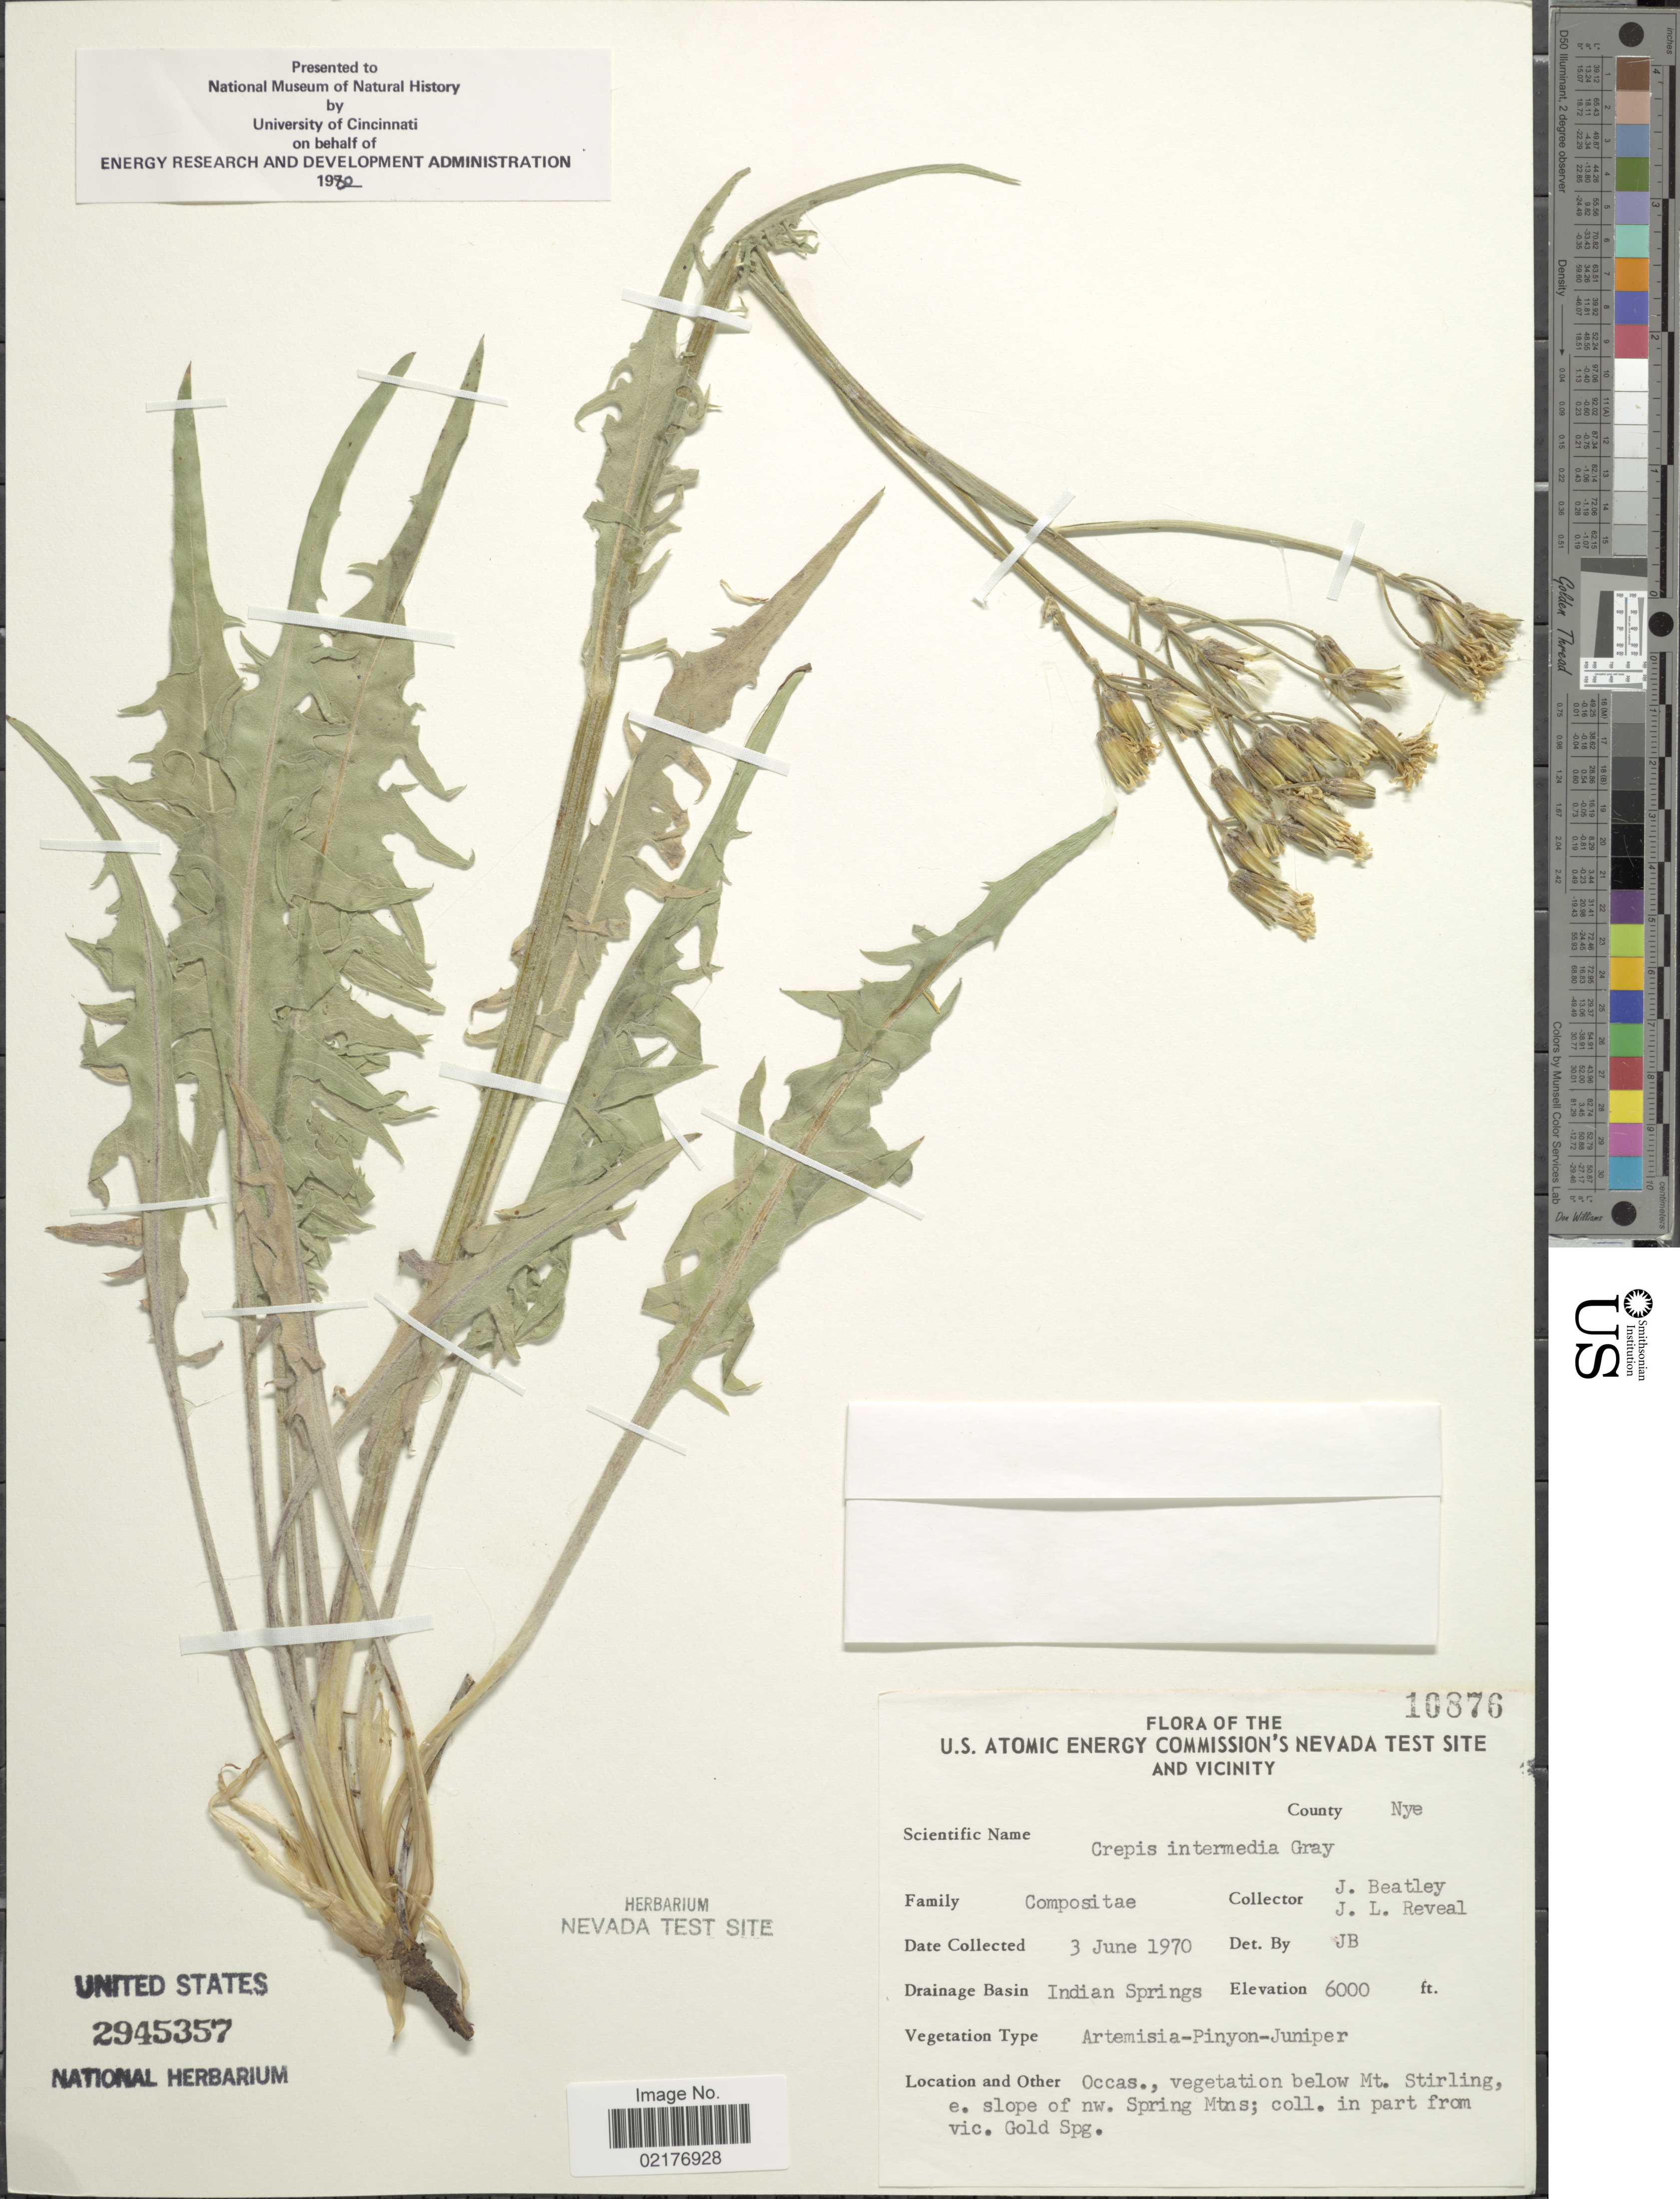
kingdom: Plantae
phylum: Tracheophyta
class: Magnoliopsida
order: Asterales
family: Asteraceae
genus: Crepis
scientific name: Crepis intermedia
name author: A. Gray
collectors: J. C. Beatley & J. L. Reveal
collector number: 10876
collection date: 1970-06-03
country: United States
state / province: Nevada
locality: U.S. Atomic Energy Commission's Nevada Test Site and Vicinity, County Nye, Drainage Basin Indian Springs, Occas., vegetation below Mt. Stirling, e. slope of nw. Spring Mtns; coll in part from vic. Gold Spg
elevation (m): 1829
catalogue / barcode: US 2945357